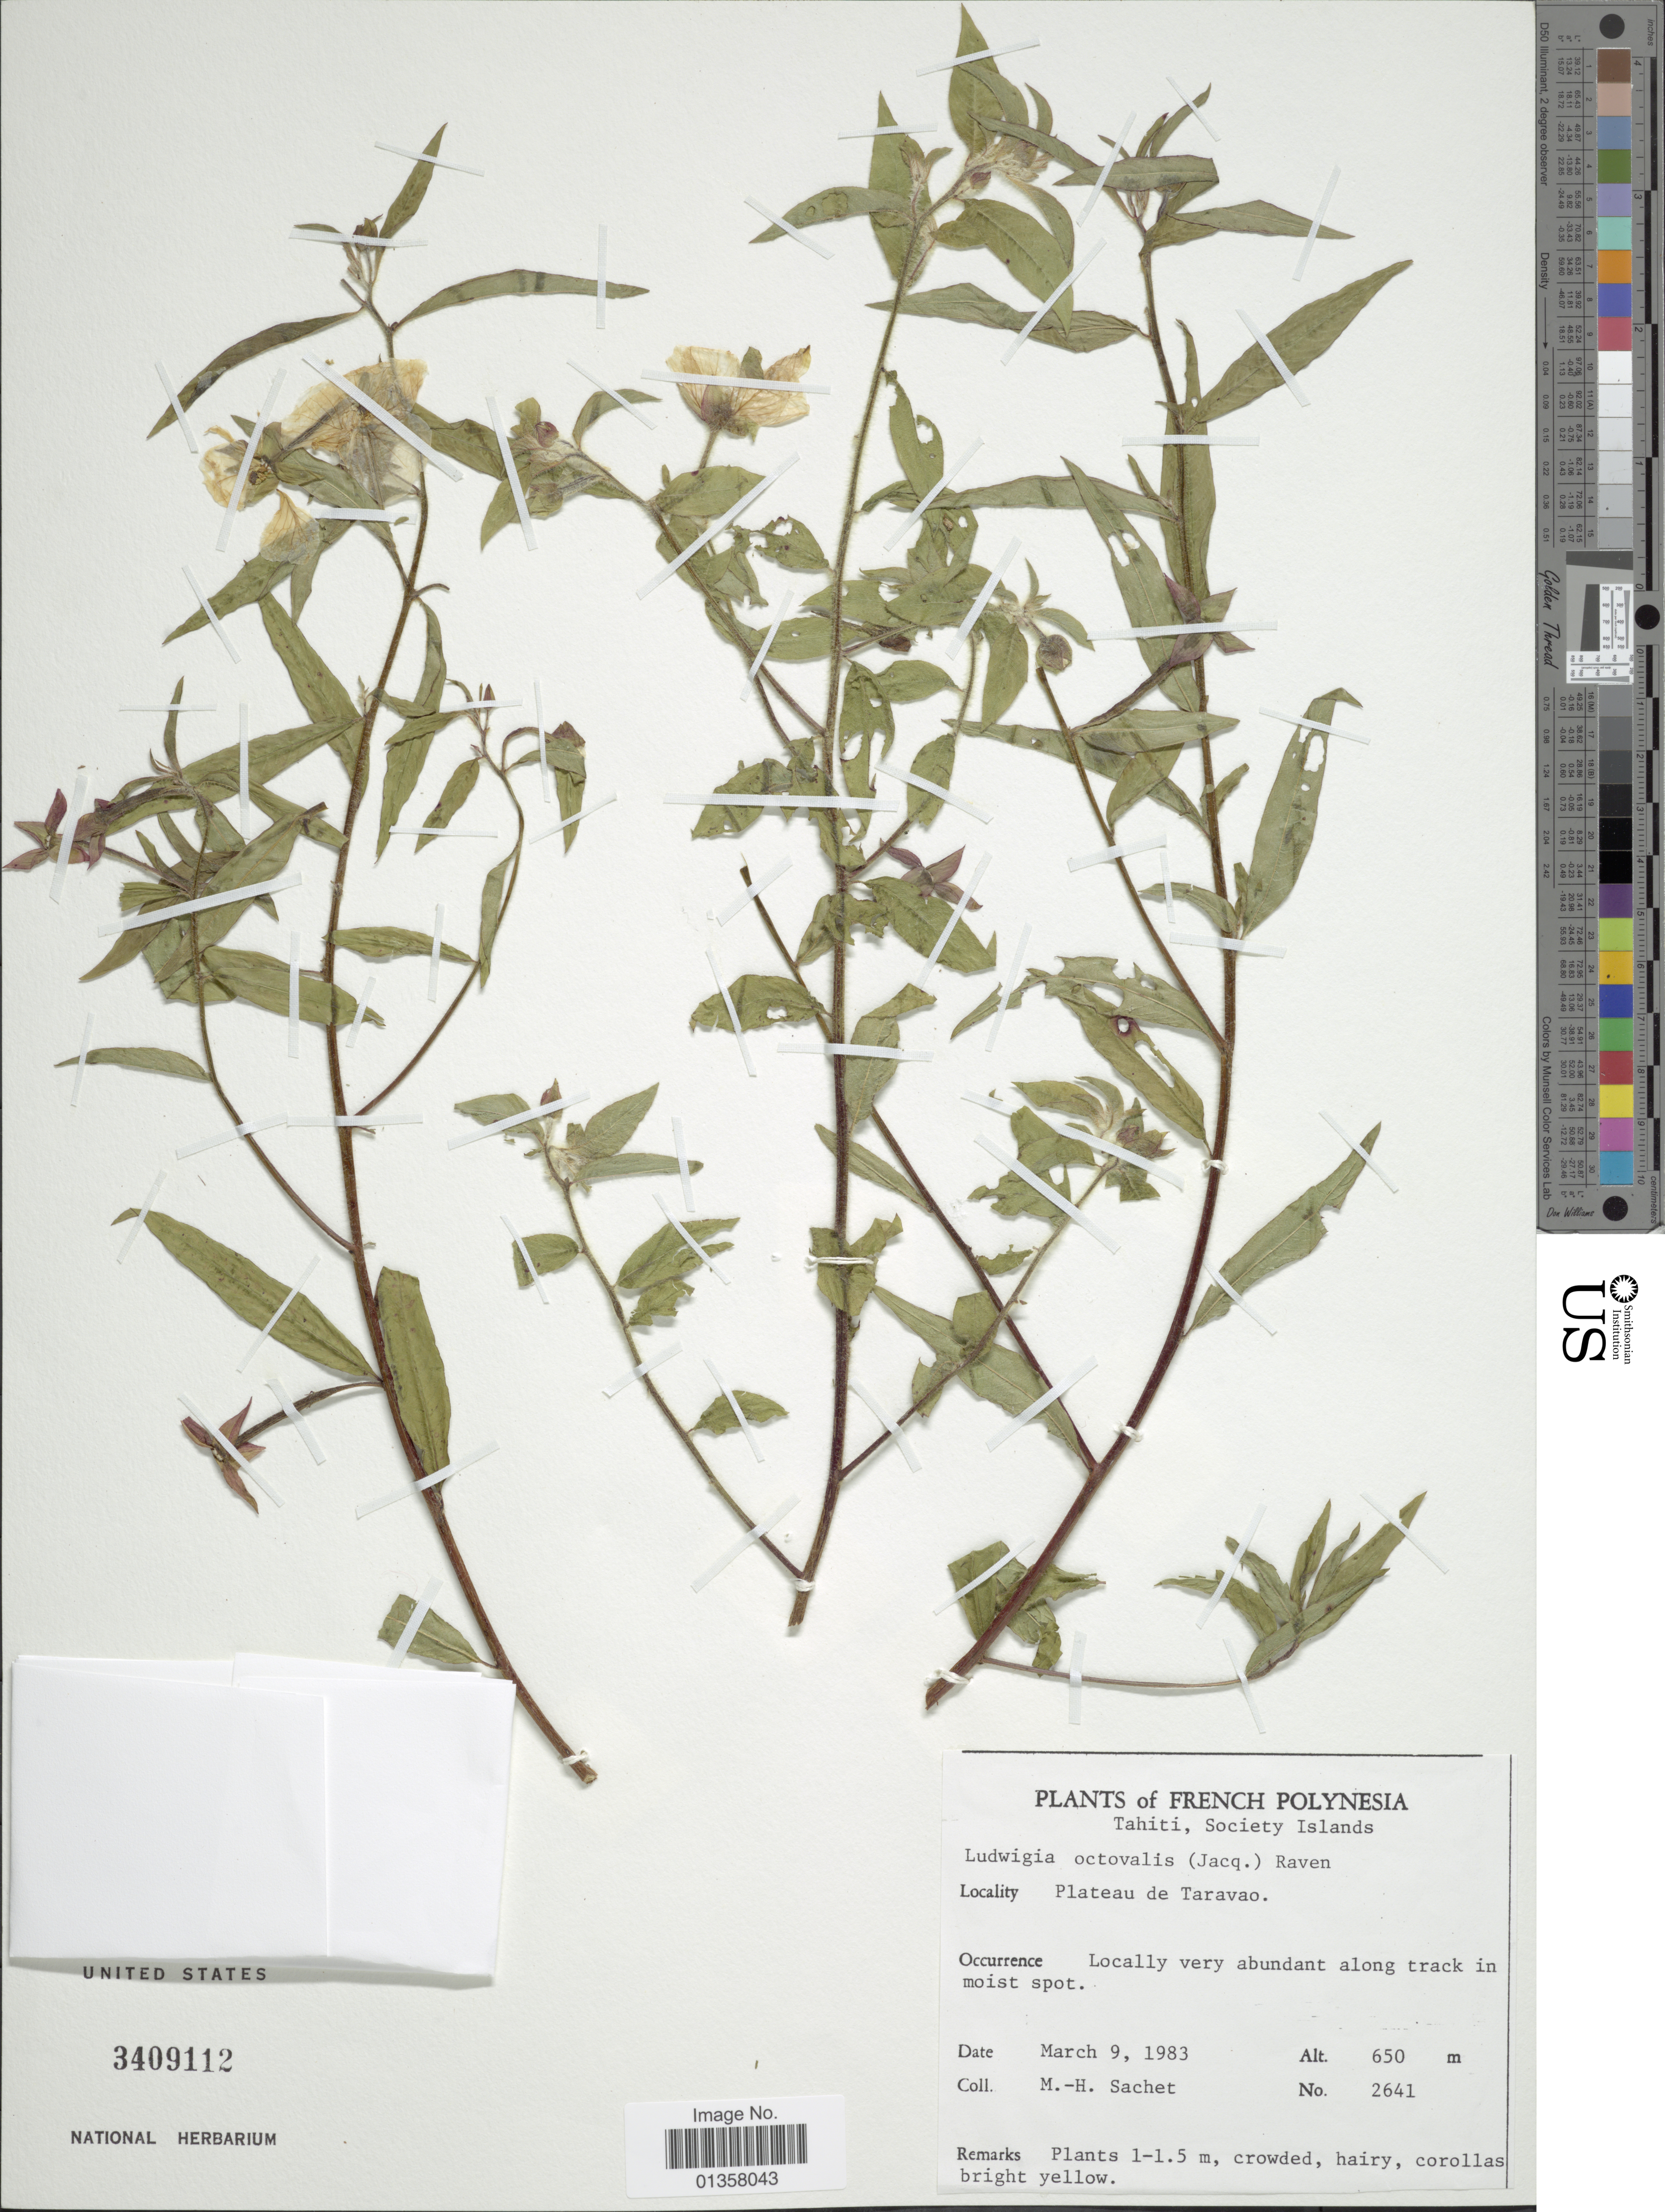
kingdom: Plantae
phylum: Tracheophyta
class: Magnoliopsida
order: Myrtales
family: Onagraceae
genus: Ludwigia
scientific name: Ludwigia octovalvis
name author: (Jacq.) P.H. Raven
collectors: M.-H. Sachet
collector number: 2641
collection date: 1983-03-09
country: French Polynesia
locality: Tahiti, Society Islands, Plateau de Taravao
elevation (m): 650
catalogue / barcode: US 3409112